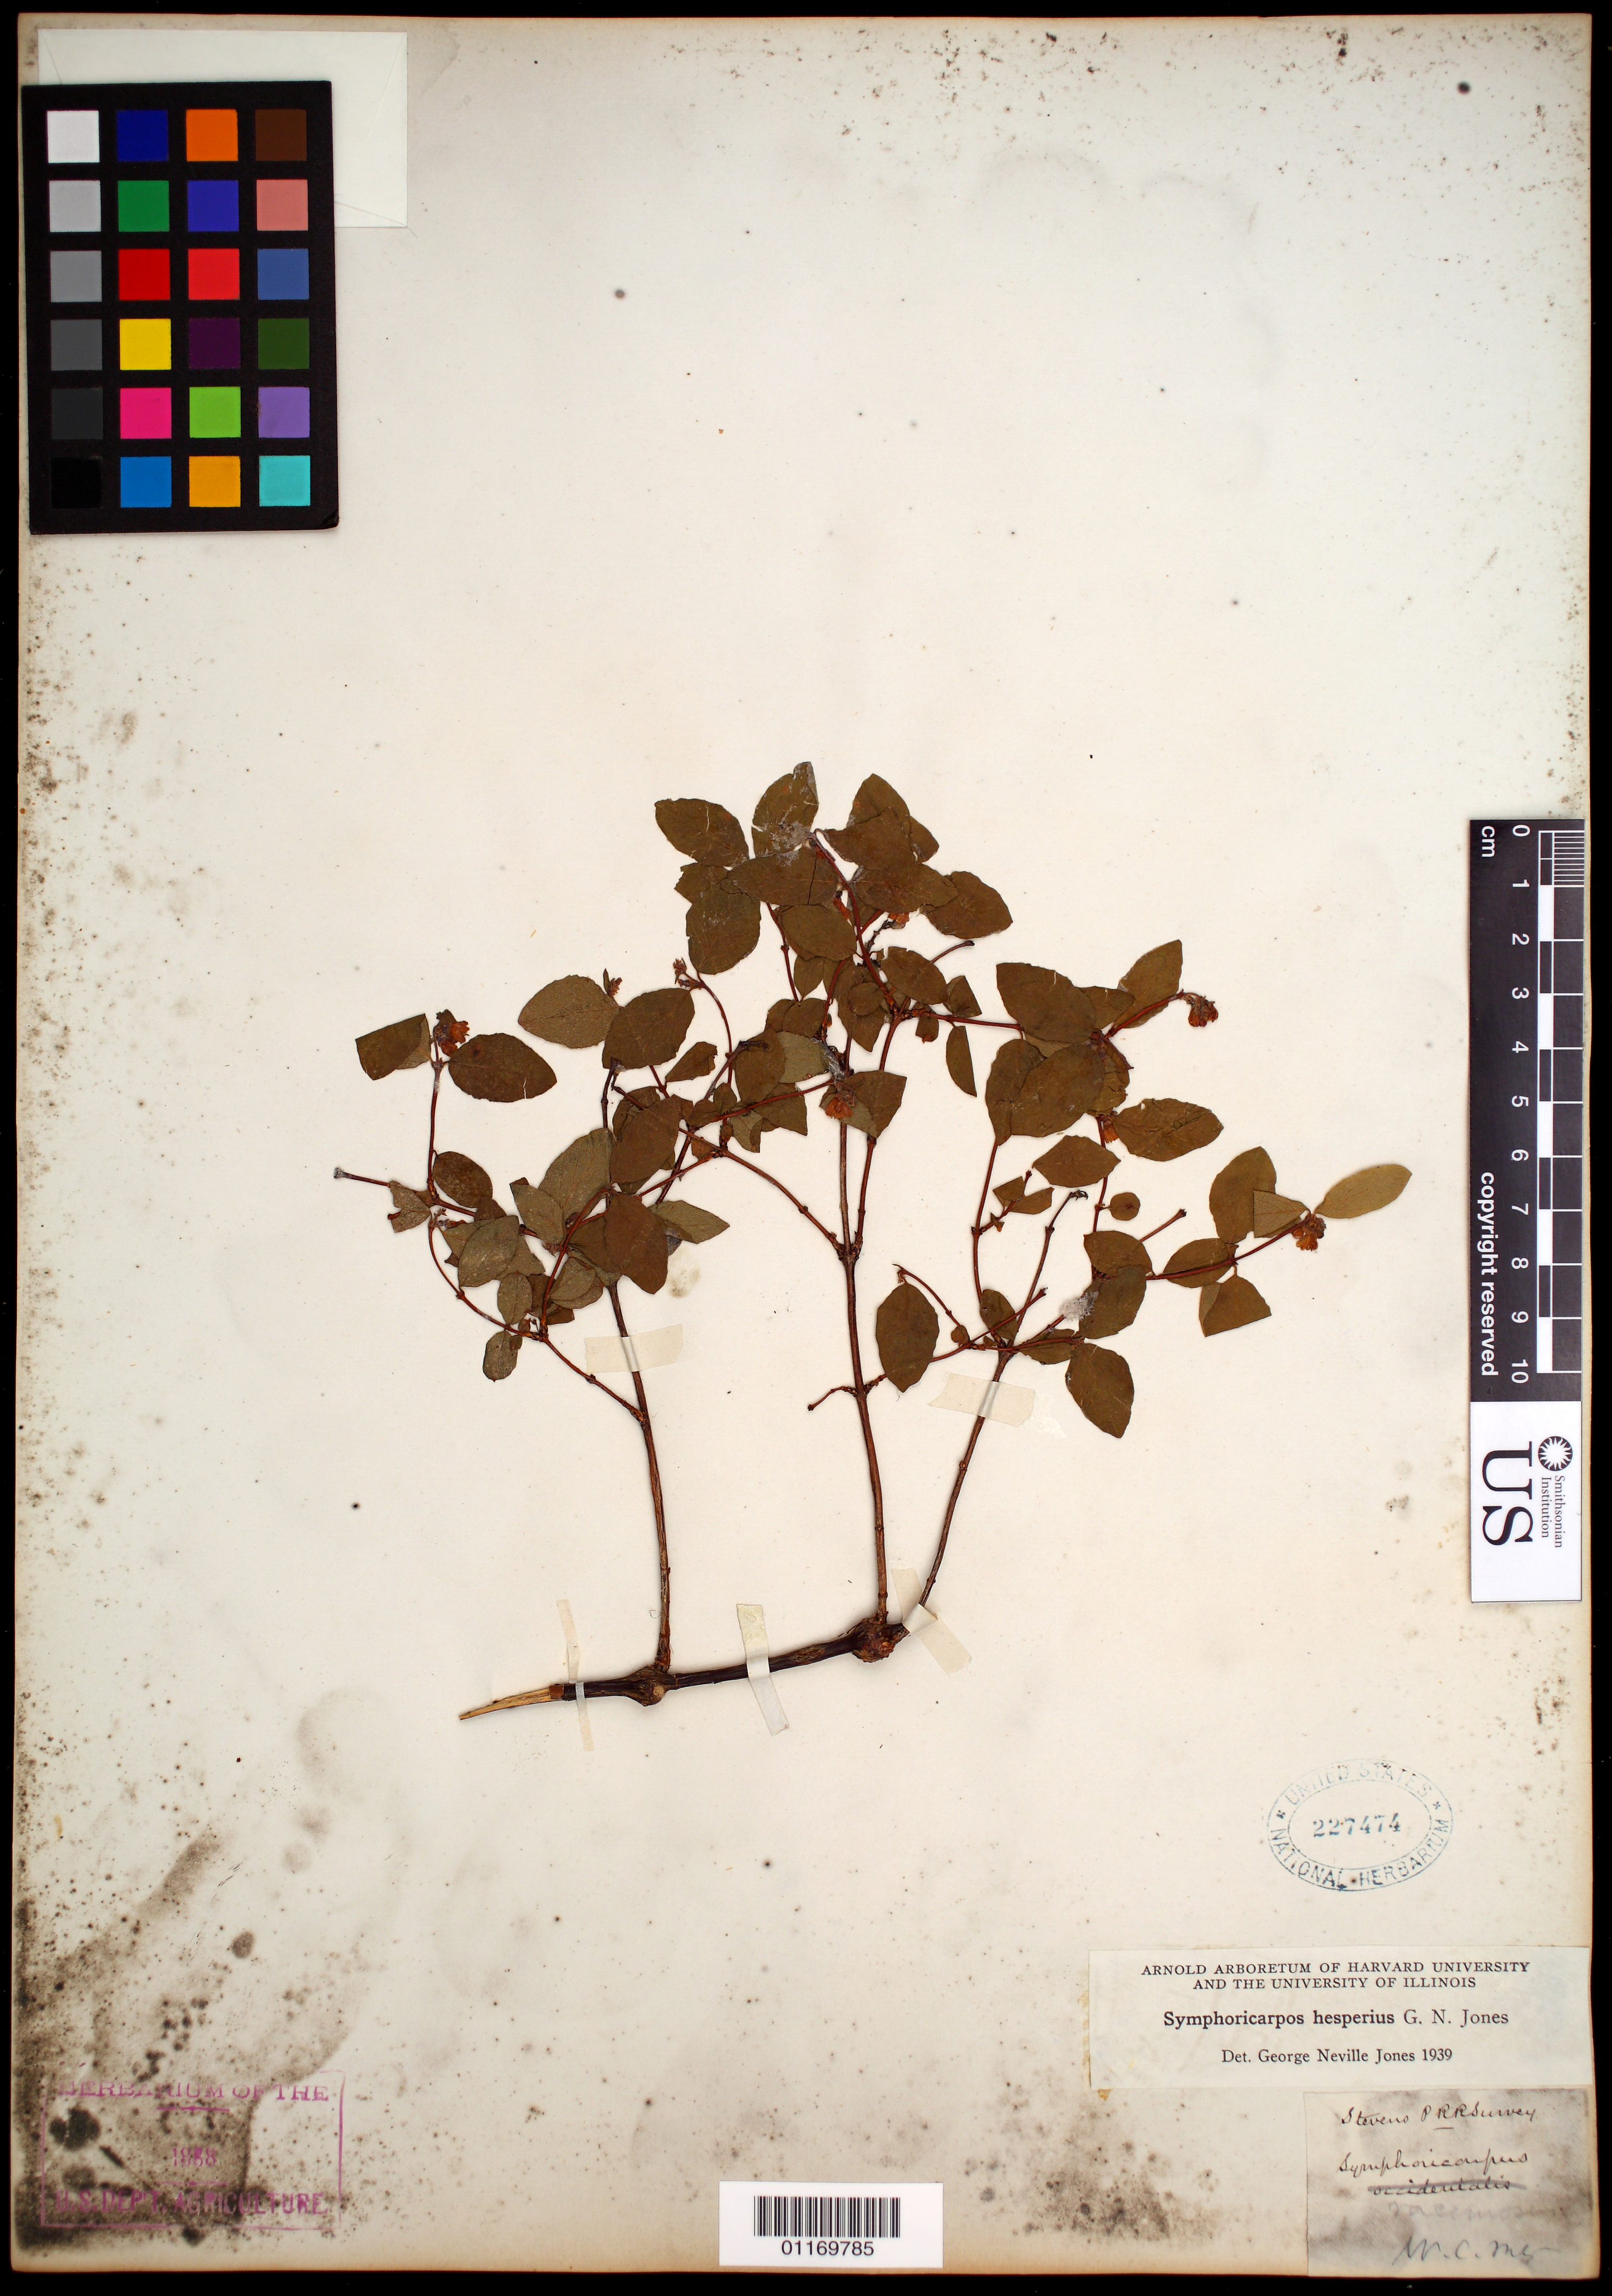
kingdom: Plantae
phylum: Tracheophyta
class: Magnoliopsida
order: Dipsacales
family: Caprifoliaceae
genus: Symphoricarpos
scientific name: Symphoricarpos hesperius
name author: G.N. Jones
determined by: Jones, G. N.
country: United States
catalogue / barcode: US 227474